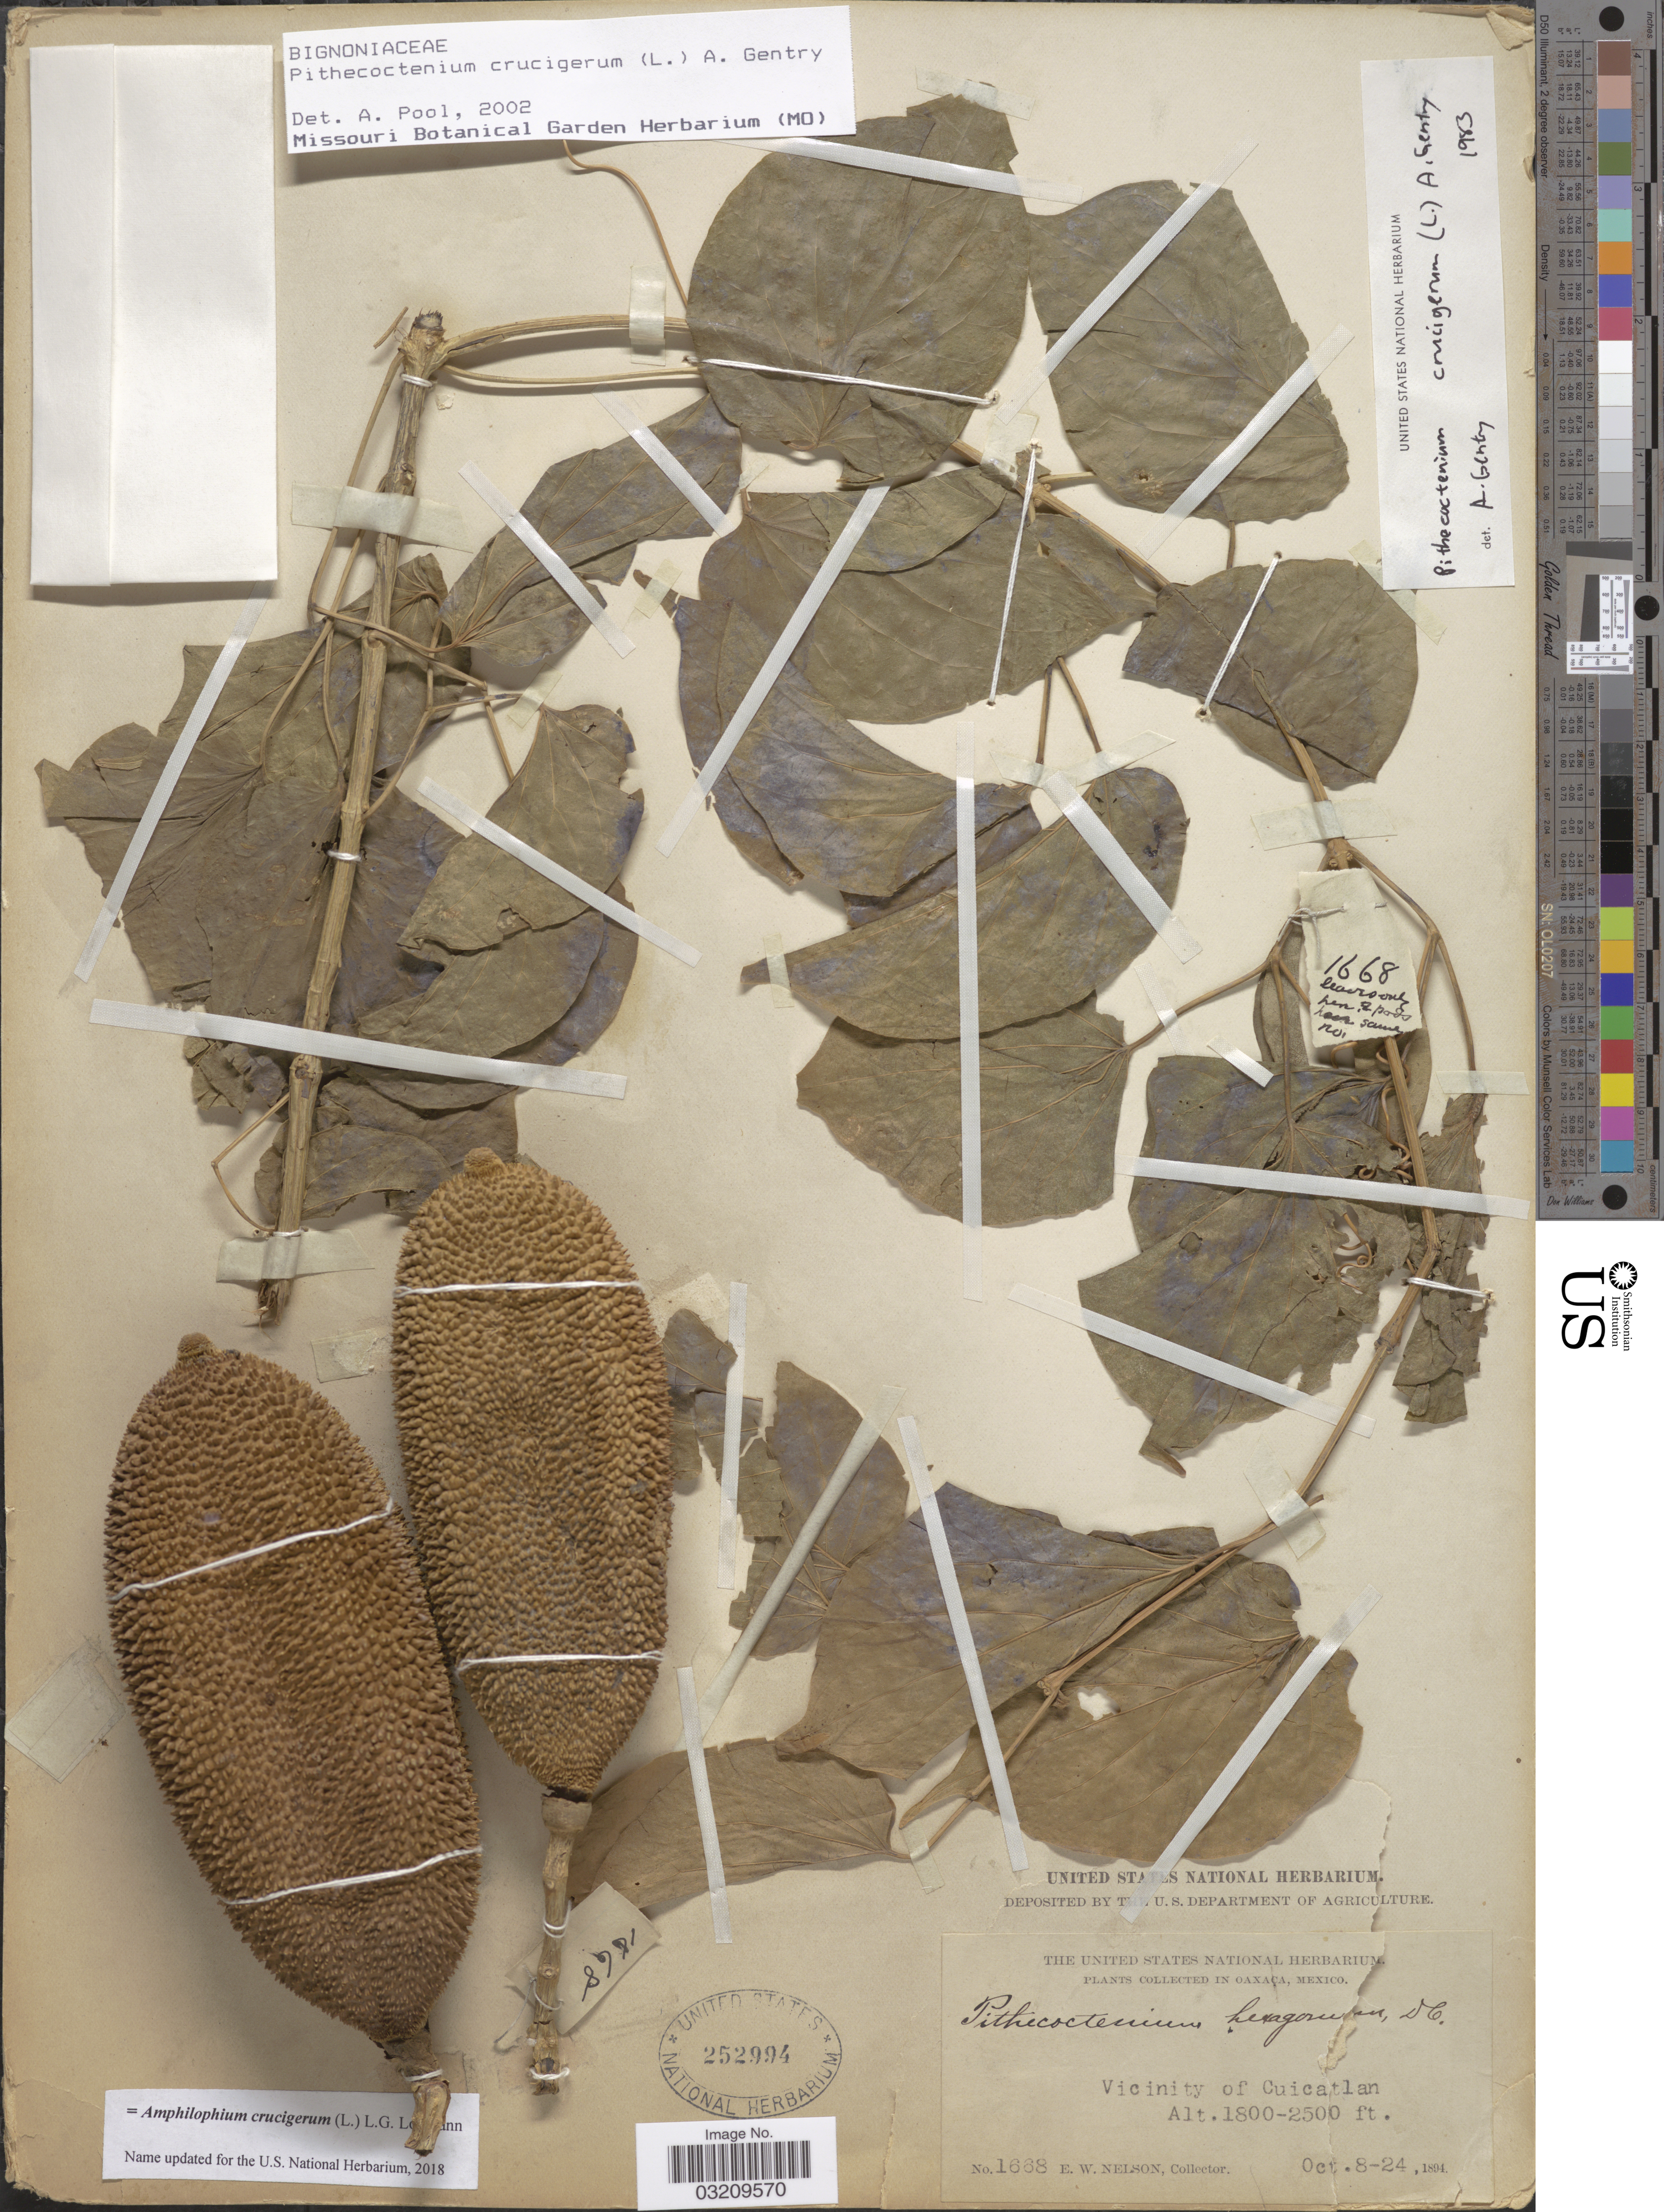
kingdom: Plantae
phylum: Tracheophyta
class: Magnoliopsida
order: Lamiales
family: Bignoniaceae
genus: Amphilophium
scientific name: Amphilophium crucigerum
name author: (L.) L.G. Lohmann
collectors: E. W. Nelson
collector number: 1668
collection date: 1894-10-08/1894-10-24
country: Mexico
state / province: Oaxaca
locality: Vicinity of Cuicatlan.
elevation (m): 549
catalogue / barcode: US 252994